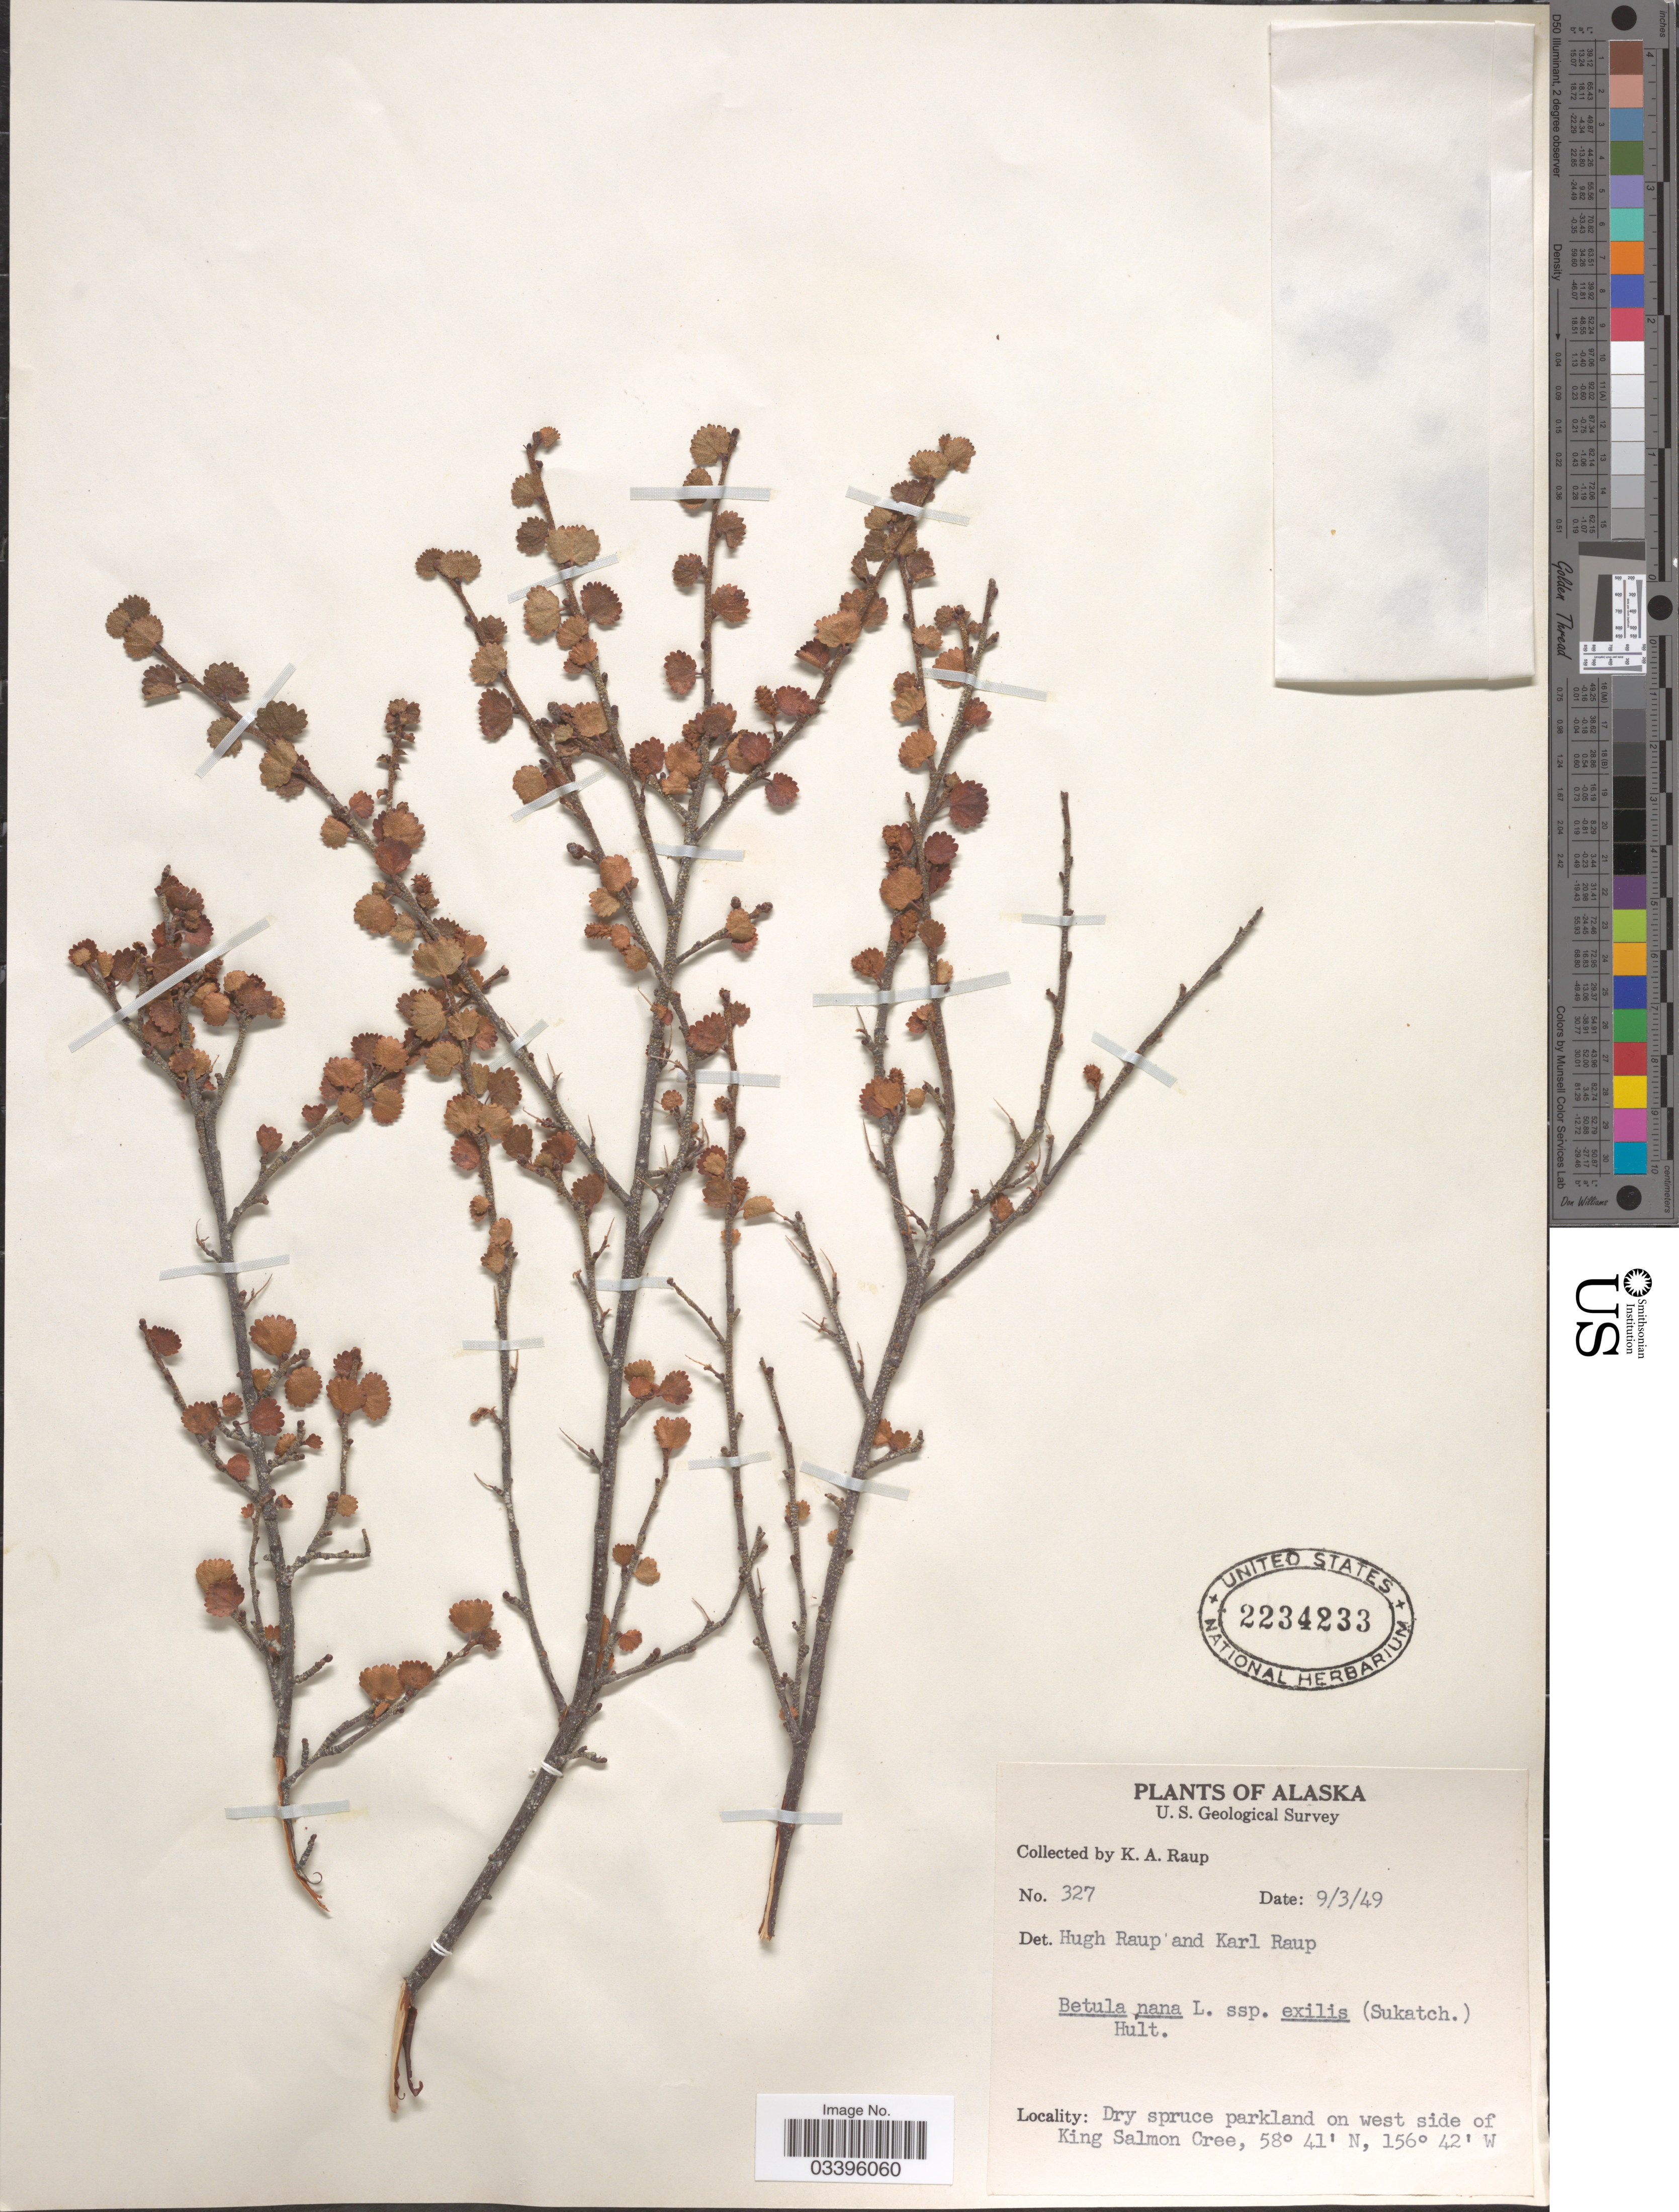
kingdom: Plantae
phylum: Tracheophyta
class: Magnoliopsida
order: Fagales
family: Betulaceae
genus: Betula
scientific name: Betula nana subsp. exilis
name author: L.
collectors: K. Raup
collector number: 327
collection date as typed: Transcribed d/m/y: 3/9/49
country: United States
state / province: Alaska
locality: Dry spruce parkland on west side of King Salmon Cree.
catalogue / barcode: US 2234233